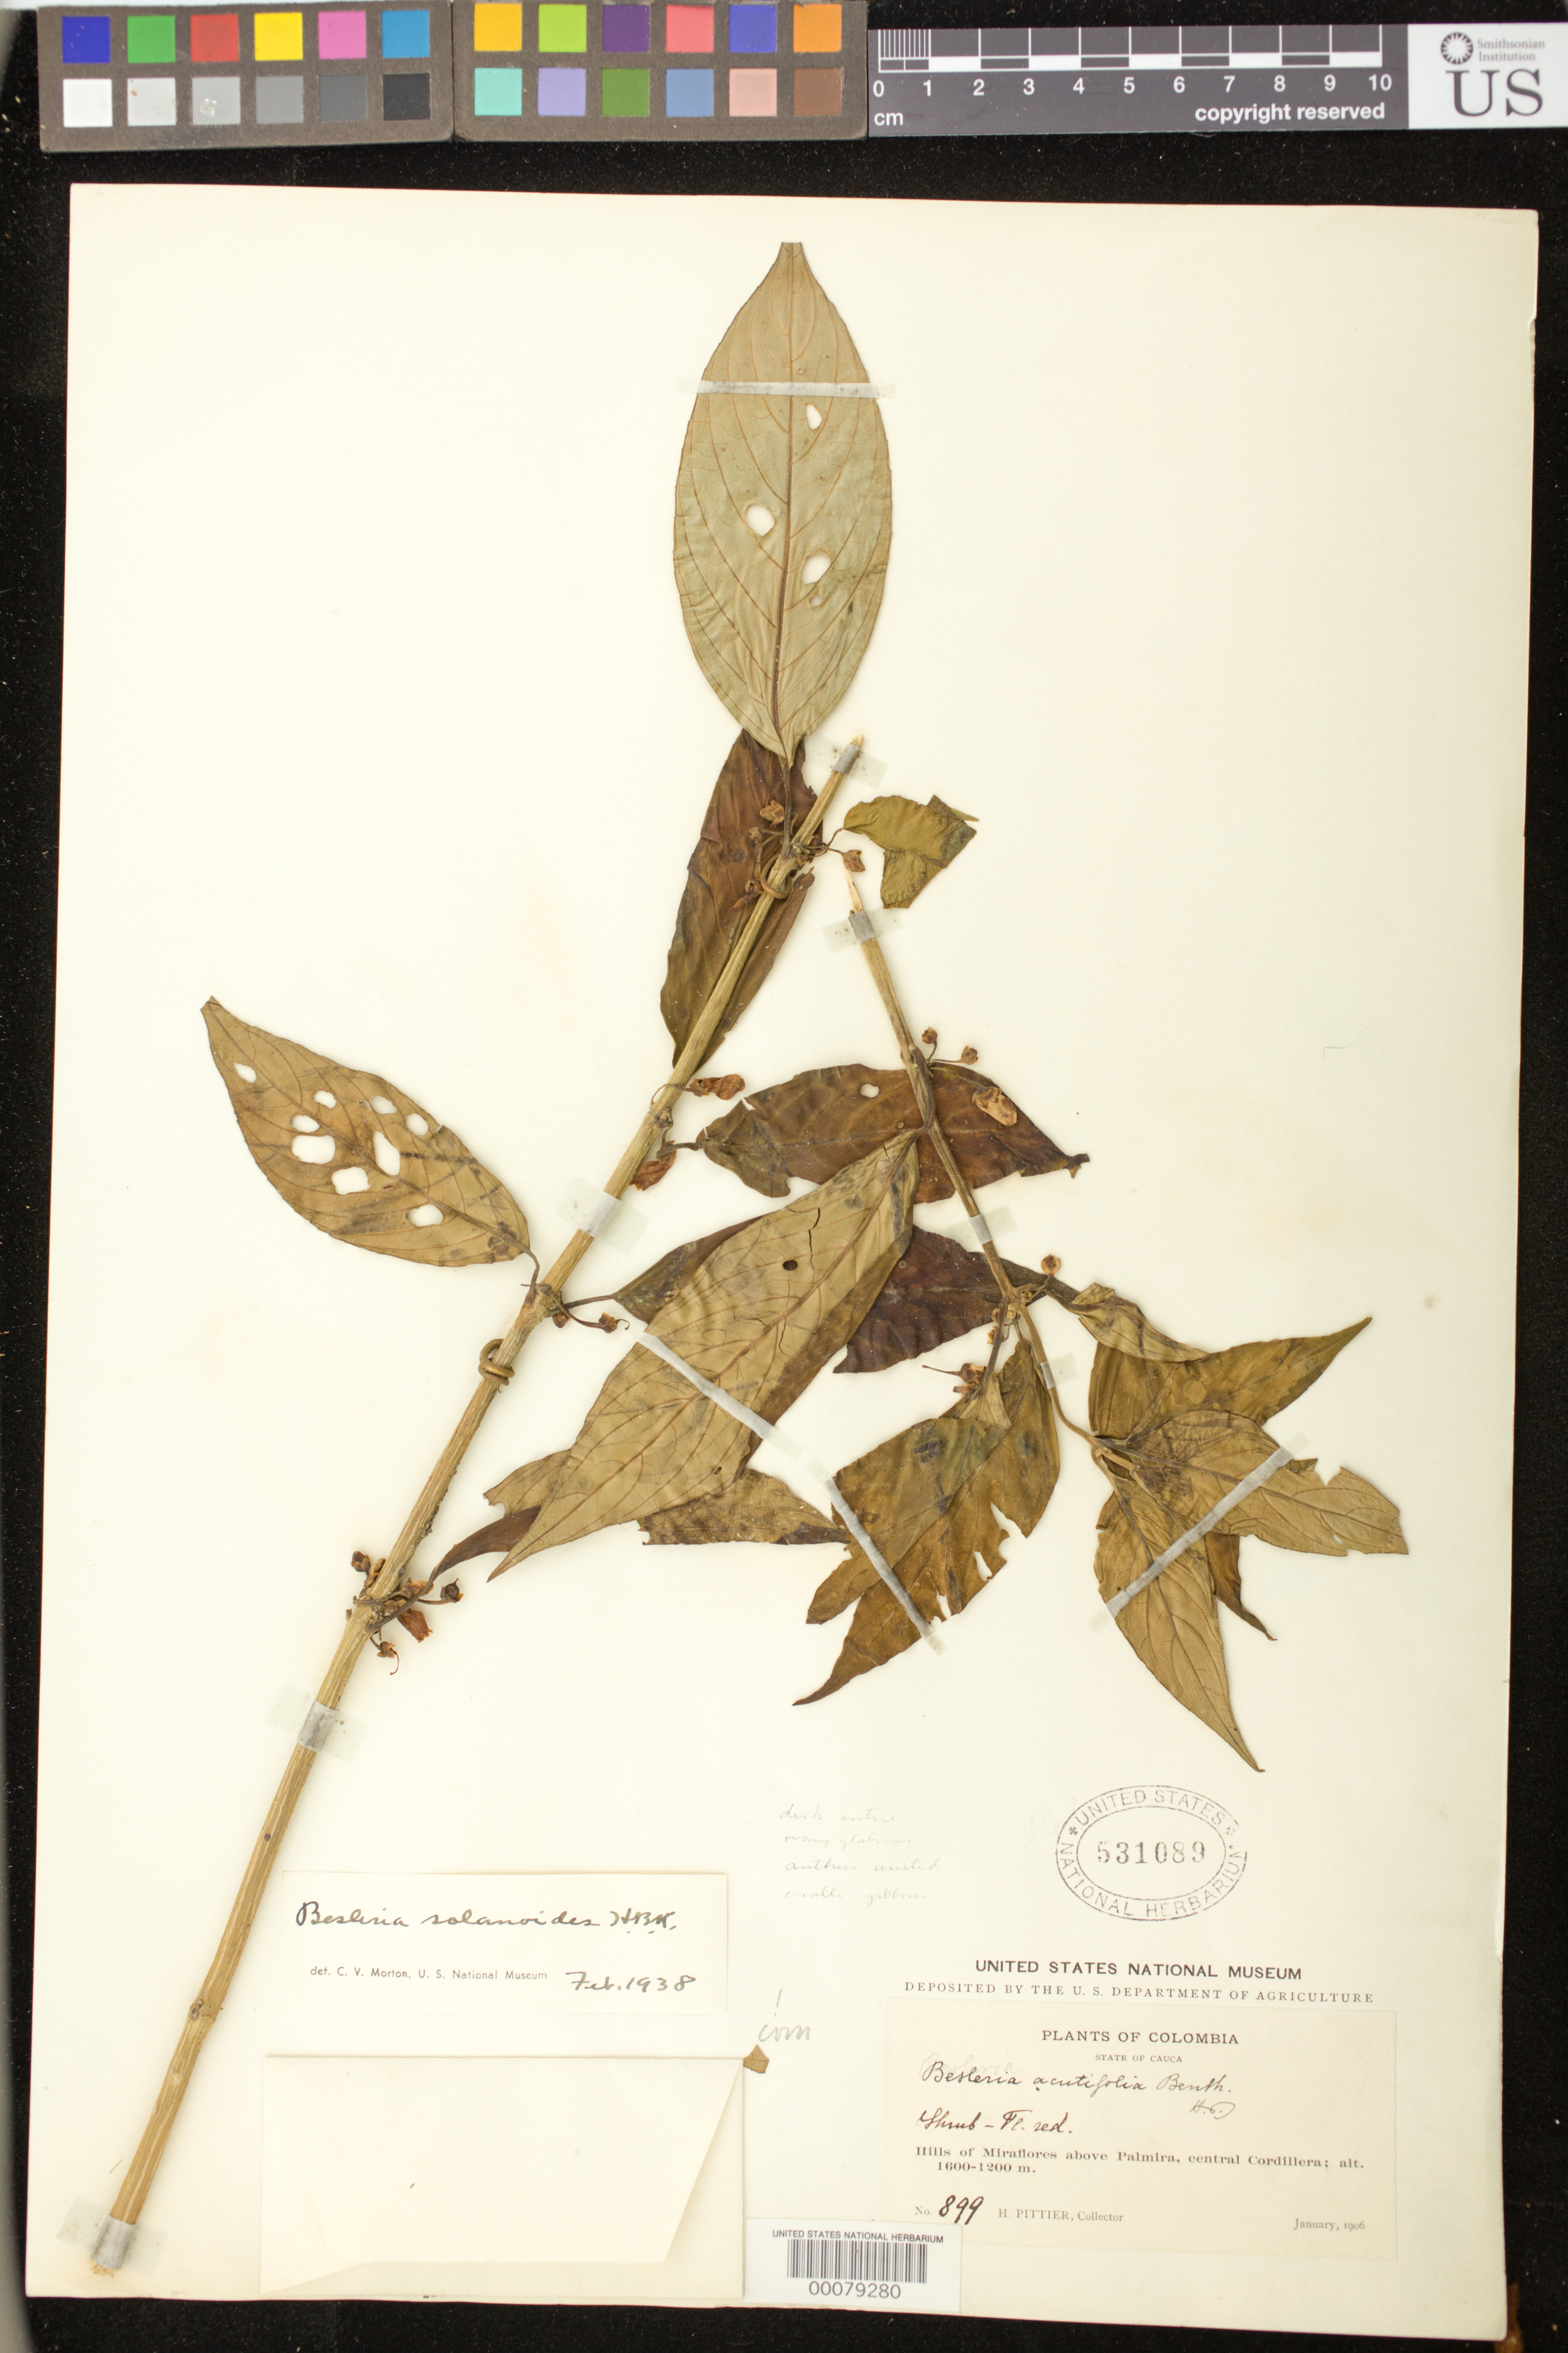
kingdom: Plantae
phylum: Tracheophyta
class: Magnoliopsida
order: Lamiales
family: Gesneriaceae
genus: Besleria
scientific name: Besleria solanoides var. solanoides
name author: Kunth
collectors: H. F. Pittier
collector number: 899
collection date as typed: Jan 1906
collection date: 1906-01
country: Colombia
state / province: Cauca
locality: Hills of Miraflores above Palmira, Central Cordillera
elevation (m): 1200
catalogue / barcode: US 531089